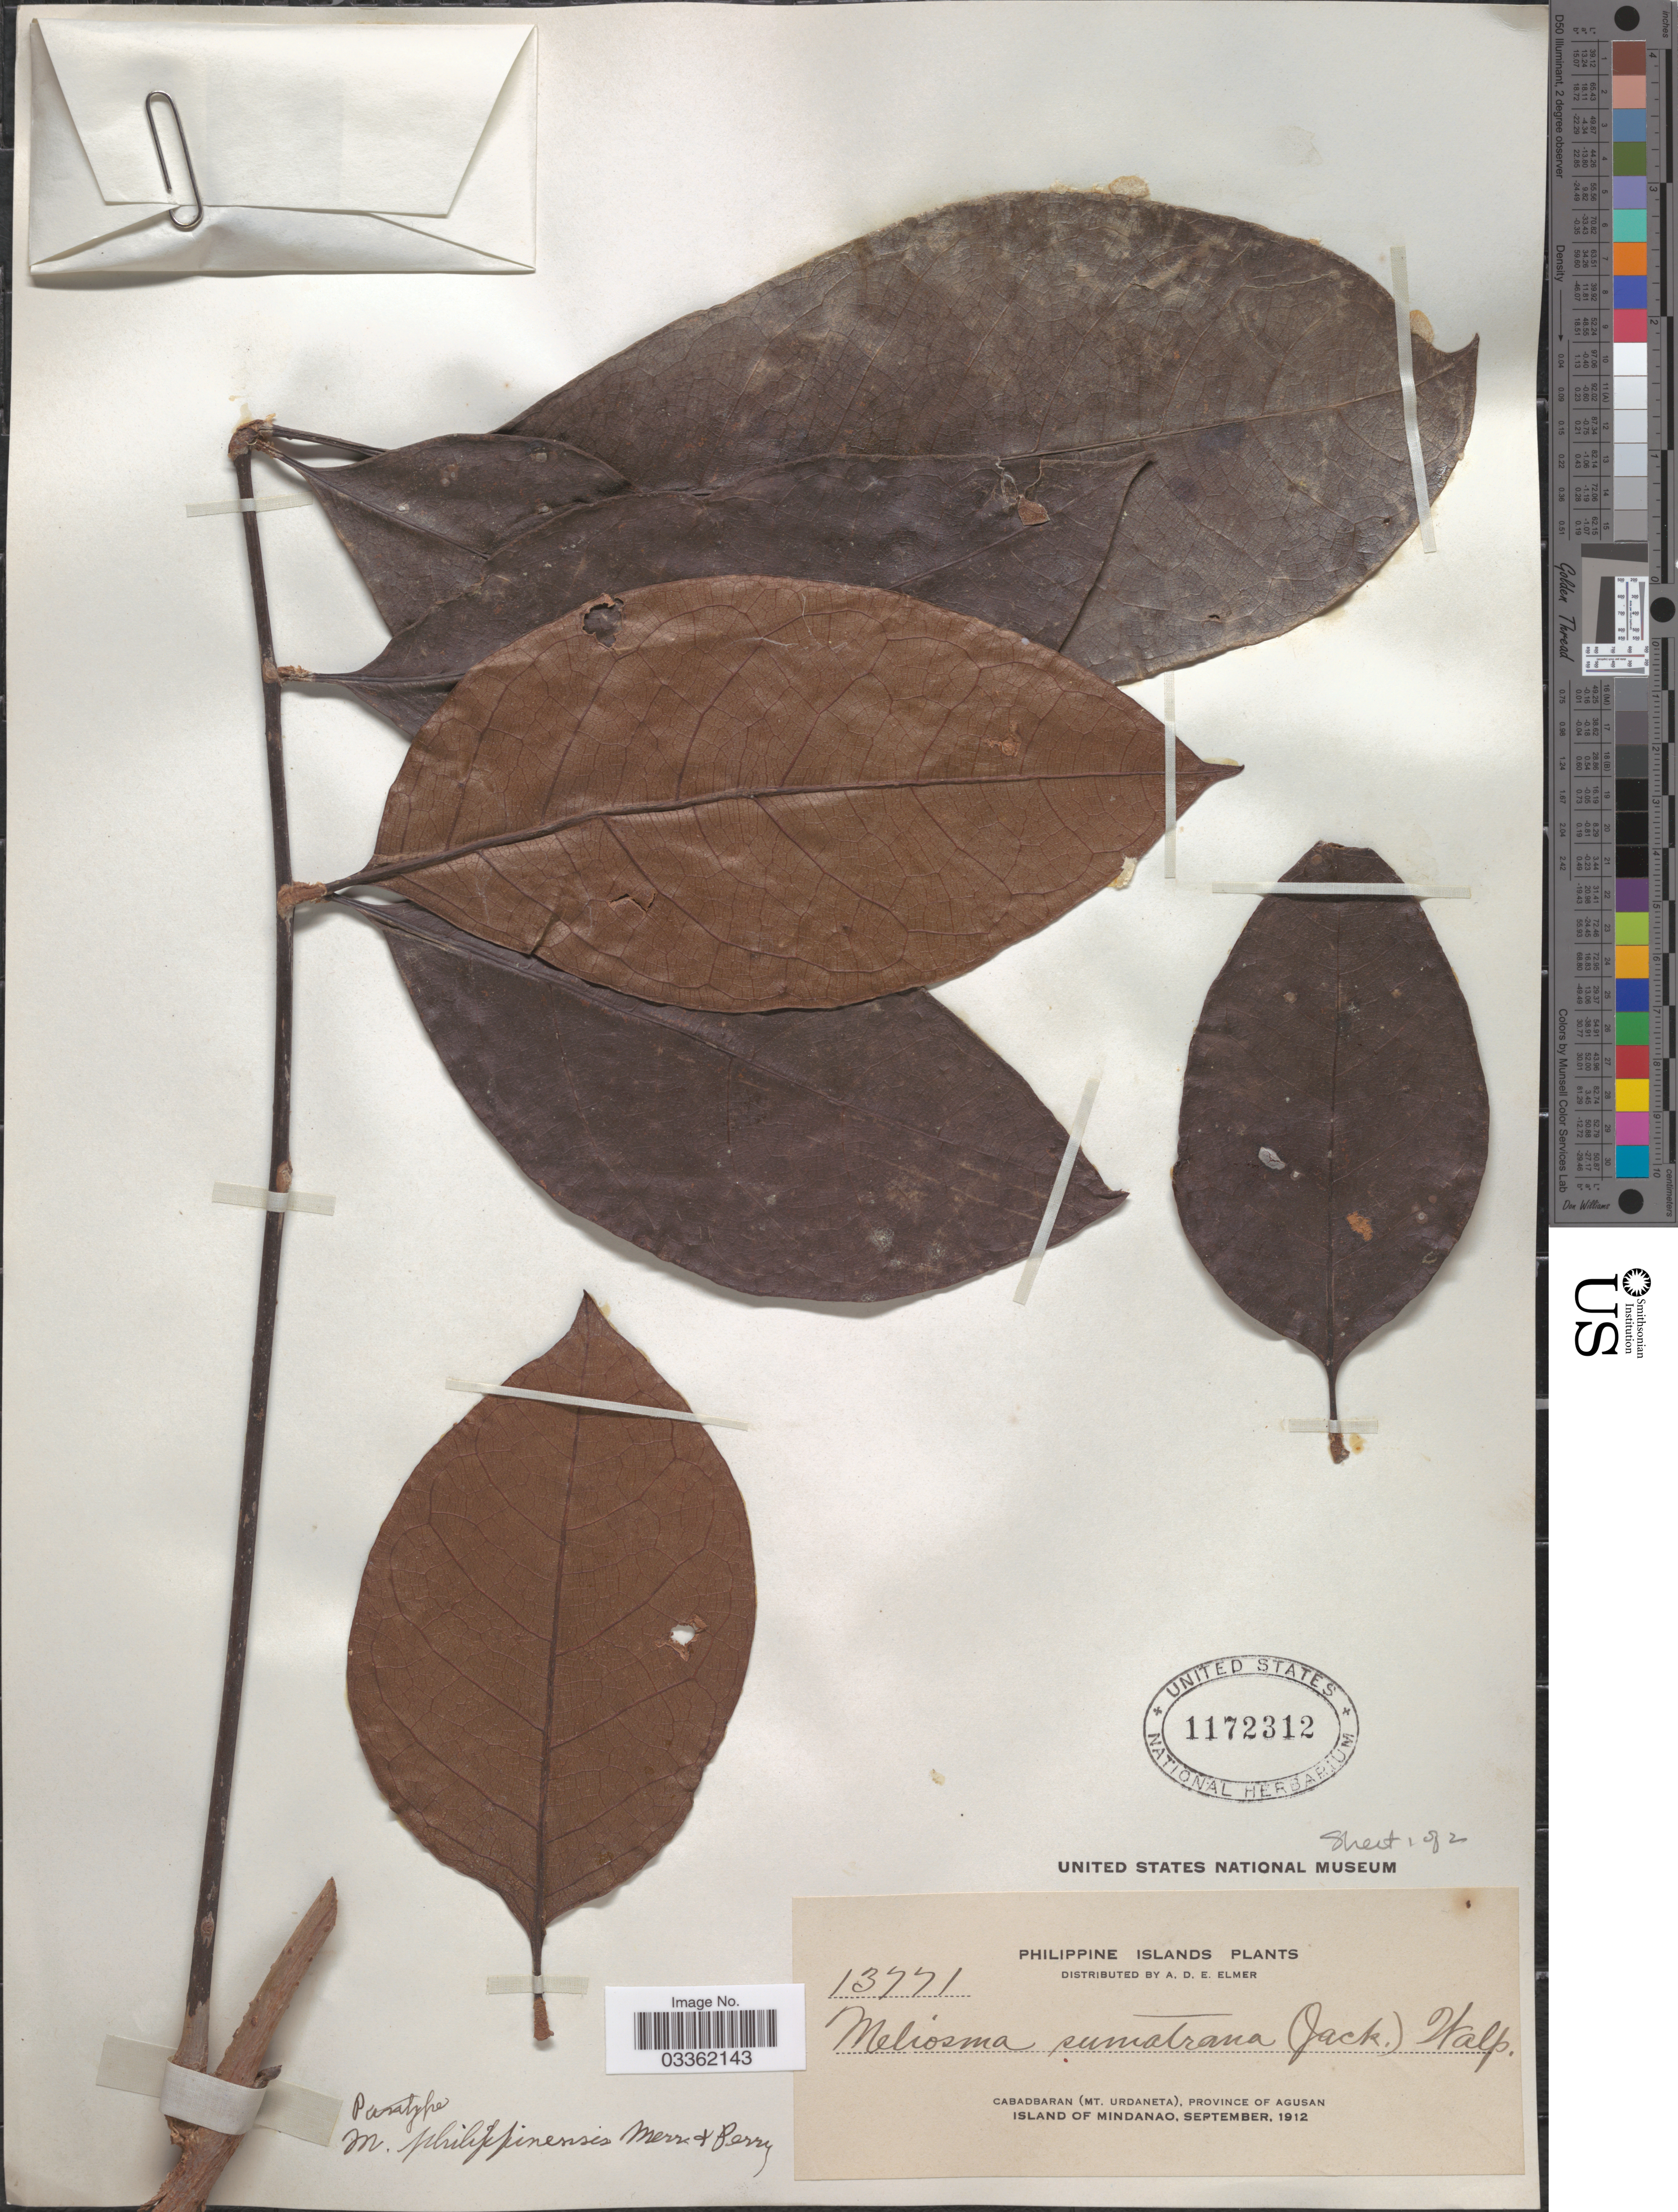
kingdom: Plantae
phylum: Tracheophyta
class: Magnoliopsida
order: Proteales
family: Sabiaceae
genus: Meliosma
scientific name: Meliosma philippinensis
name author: Merr. & L.M. Perry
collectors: A. D. E. Elmer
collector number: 13771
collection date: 1912-09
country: Philippines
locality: Cabadbaran (Mt. Urdaneta), Province of Agusan. Island of Mindanao.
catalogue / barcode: US 1172312